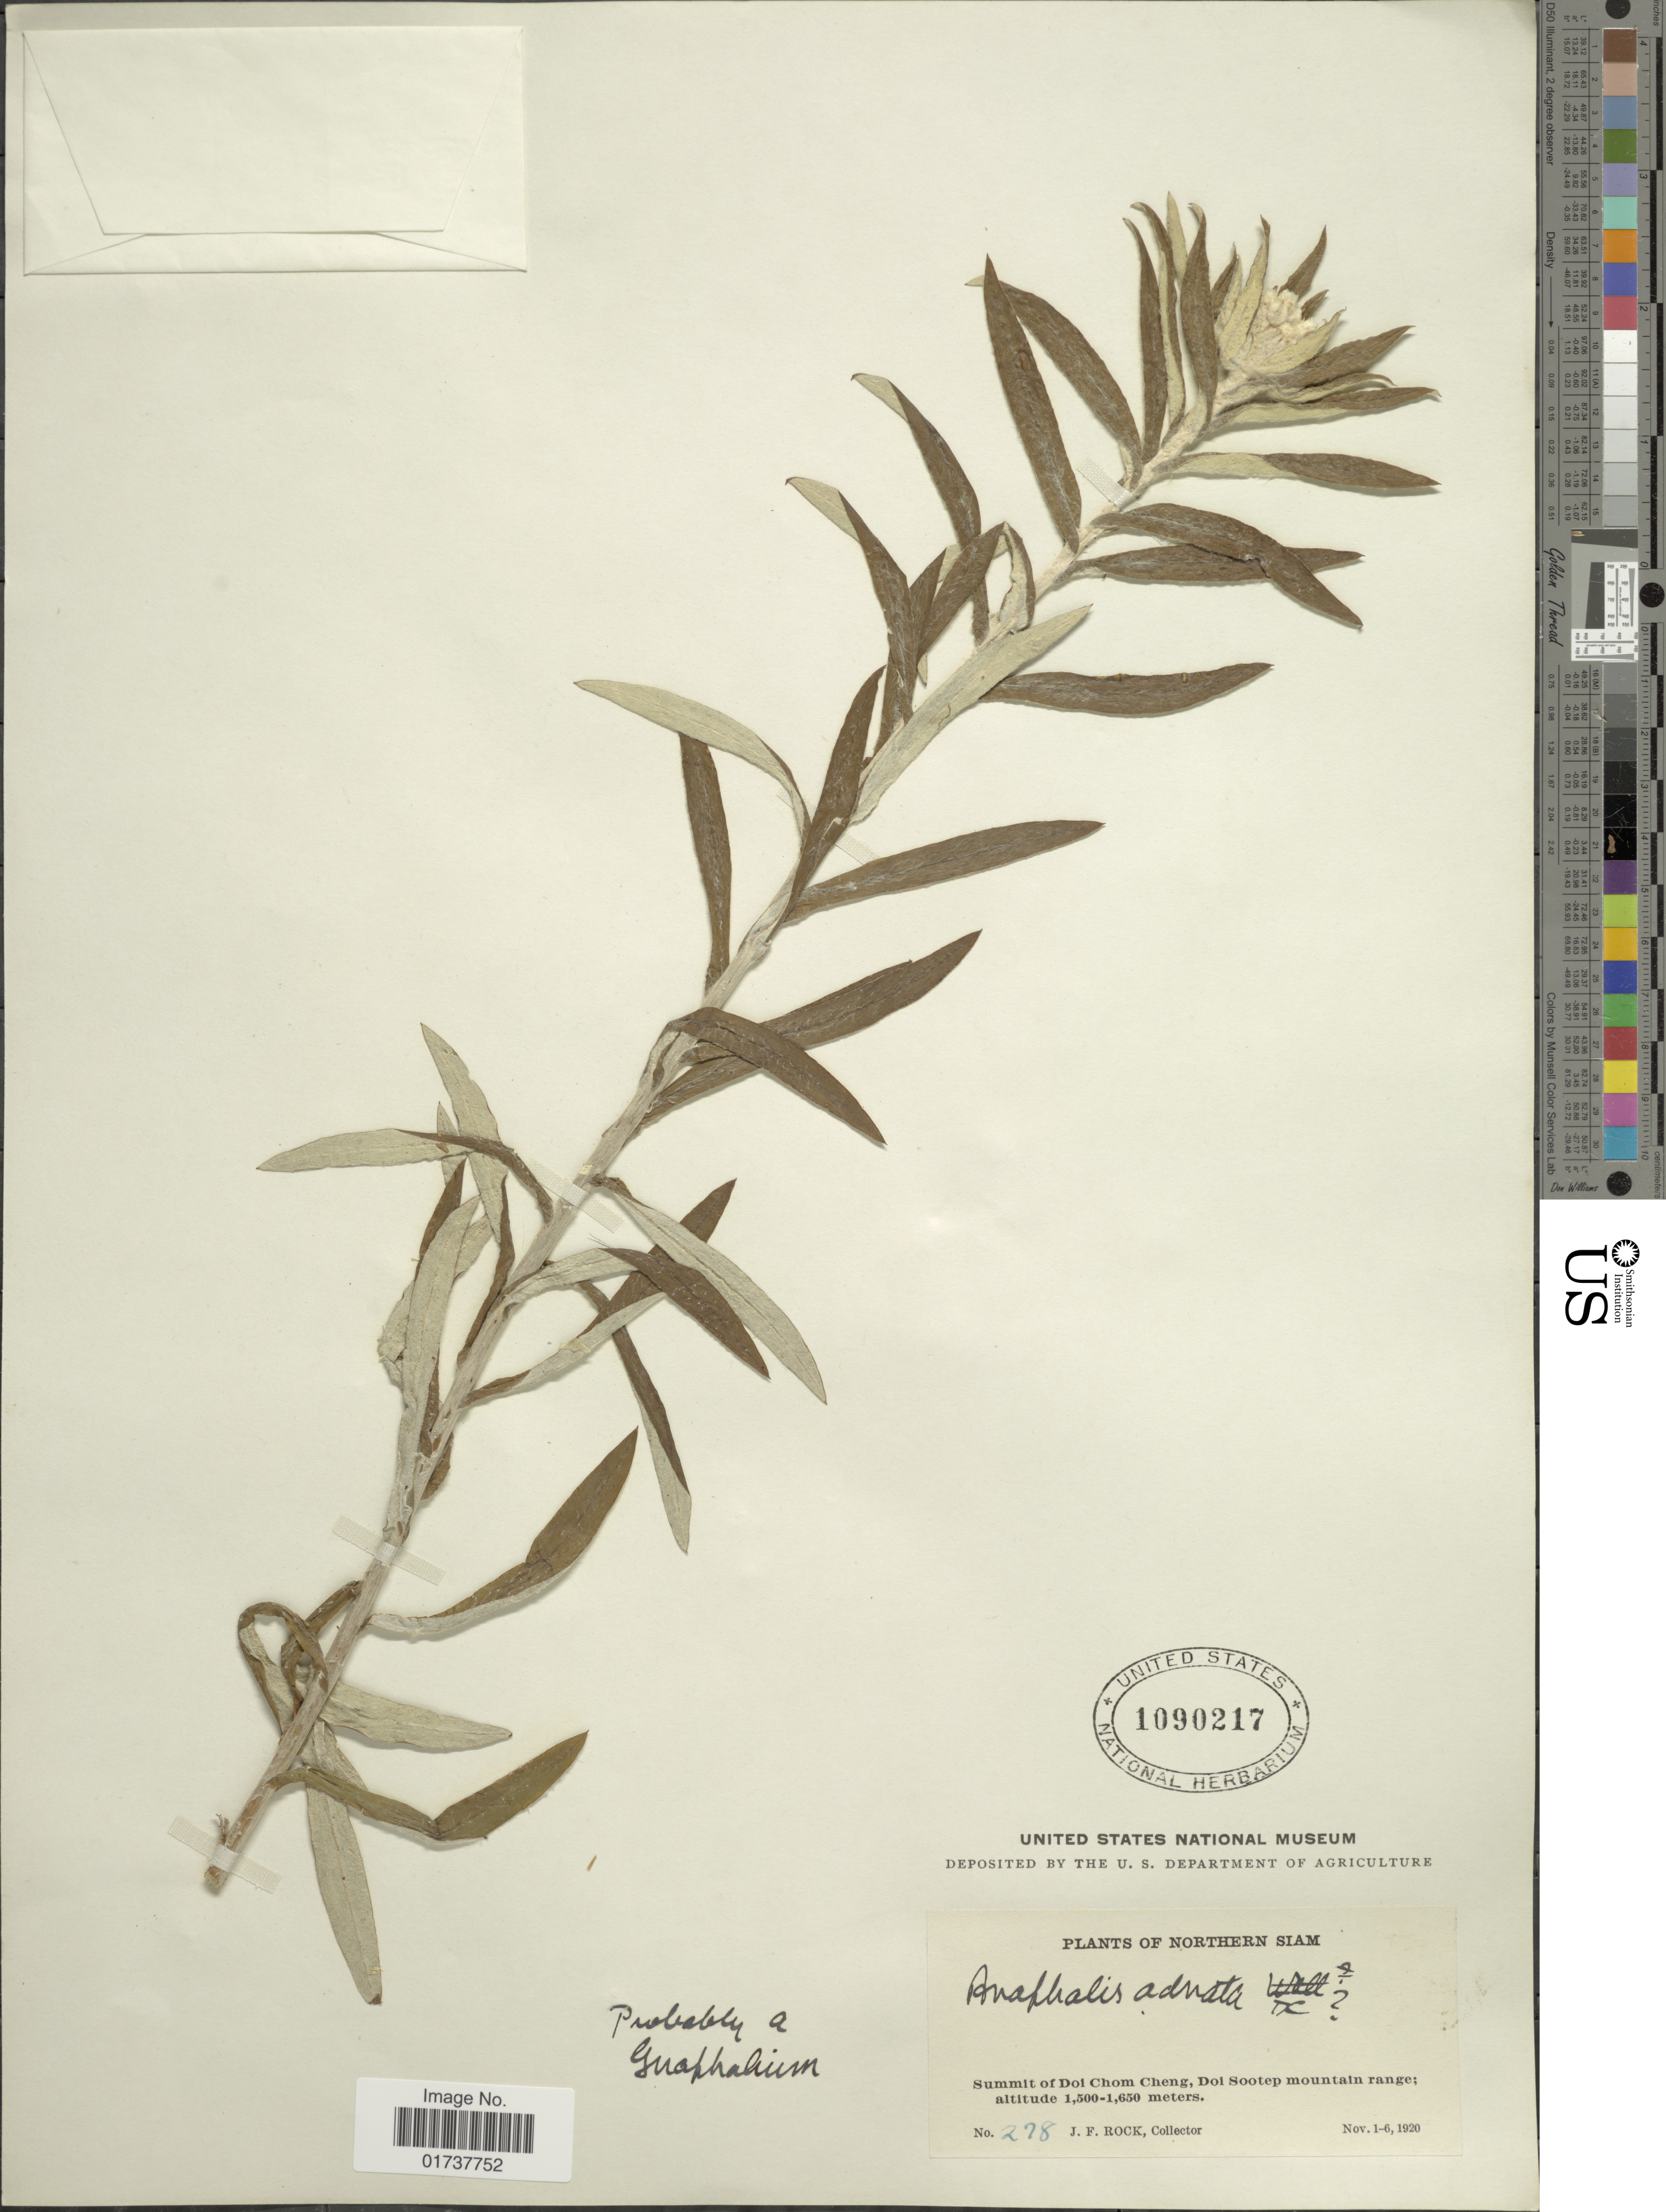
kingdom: Plantae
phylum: Tracheophyta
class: Magnoliopsida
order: Asterales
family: Asteraceae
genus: Gnaphalium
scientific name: Gnaphalium sp.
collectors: J. Rock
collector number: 278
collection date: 1920-11-01/1920-11-06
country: Thailand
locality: Northern Siam, Summit of Doi Chom Cheng, Doi Sootep mountain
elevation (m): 1500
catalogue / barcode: US 1090217